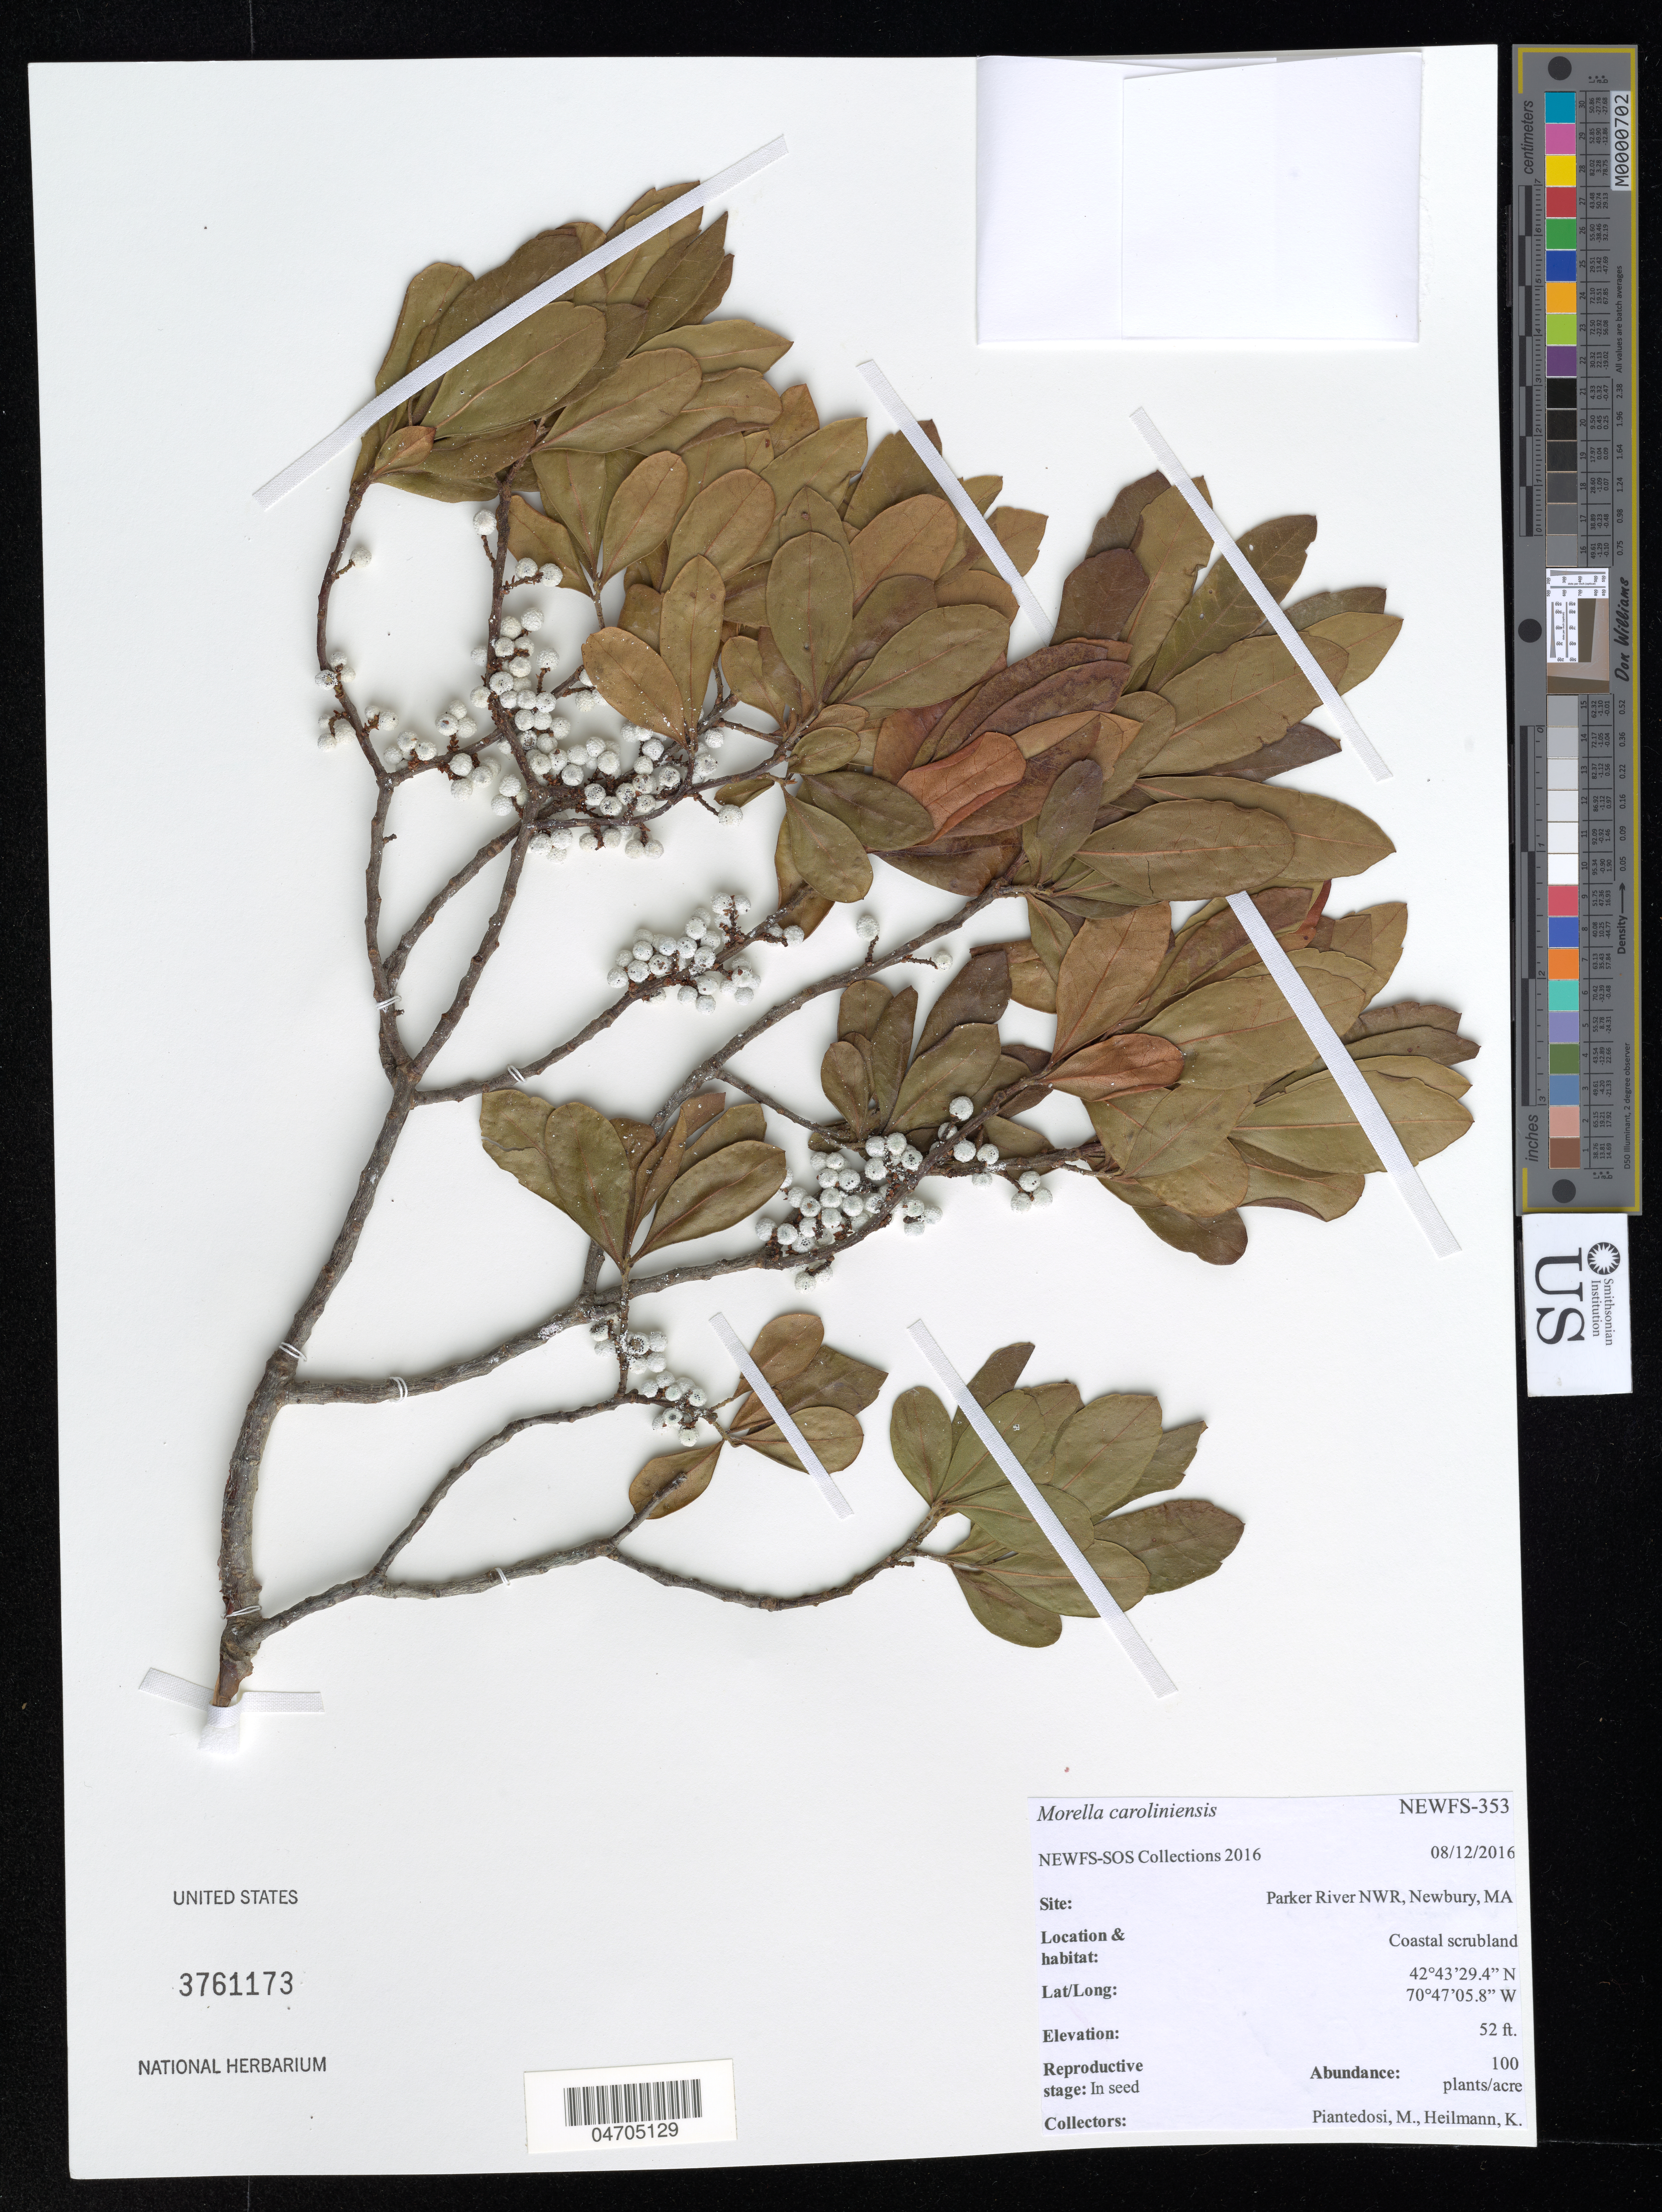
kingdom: Plantae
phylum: Tracheophyta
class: Magnoliopsida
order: Fagales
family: Myricaceae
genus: Morella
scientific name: Morella caroliniensis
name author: (Mill.) Small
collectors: M. Piantedosi & K. Heilmann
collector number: NEWFS-353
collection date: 2016-08-12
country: United States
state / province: Massachusetts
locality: Parker River NWR, Newbury.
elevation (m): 16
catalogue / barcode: US 3761173